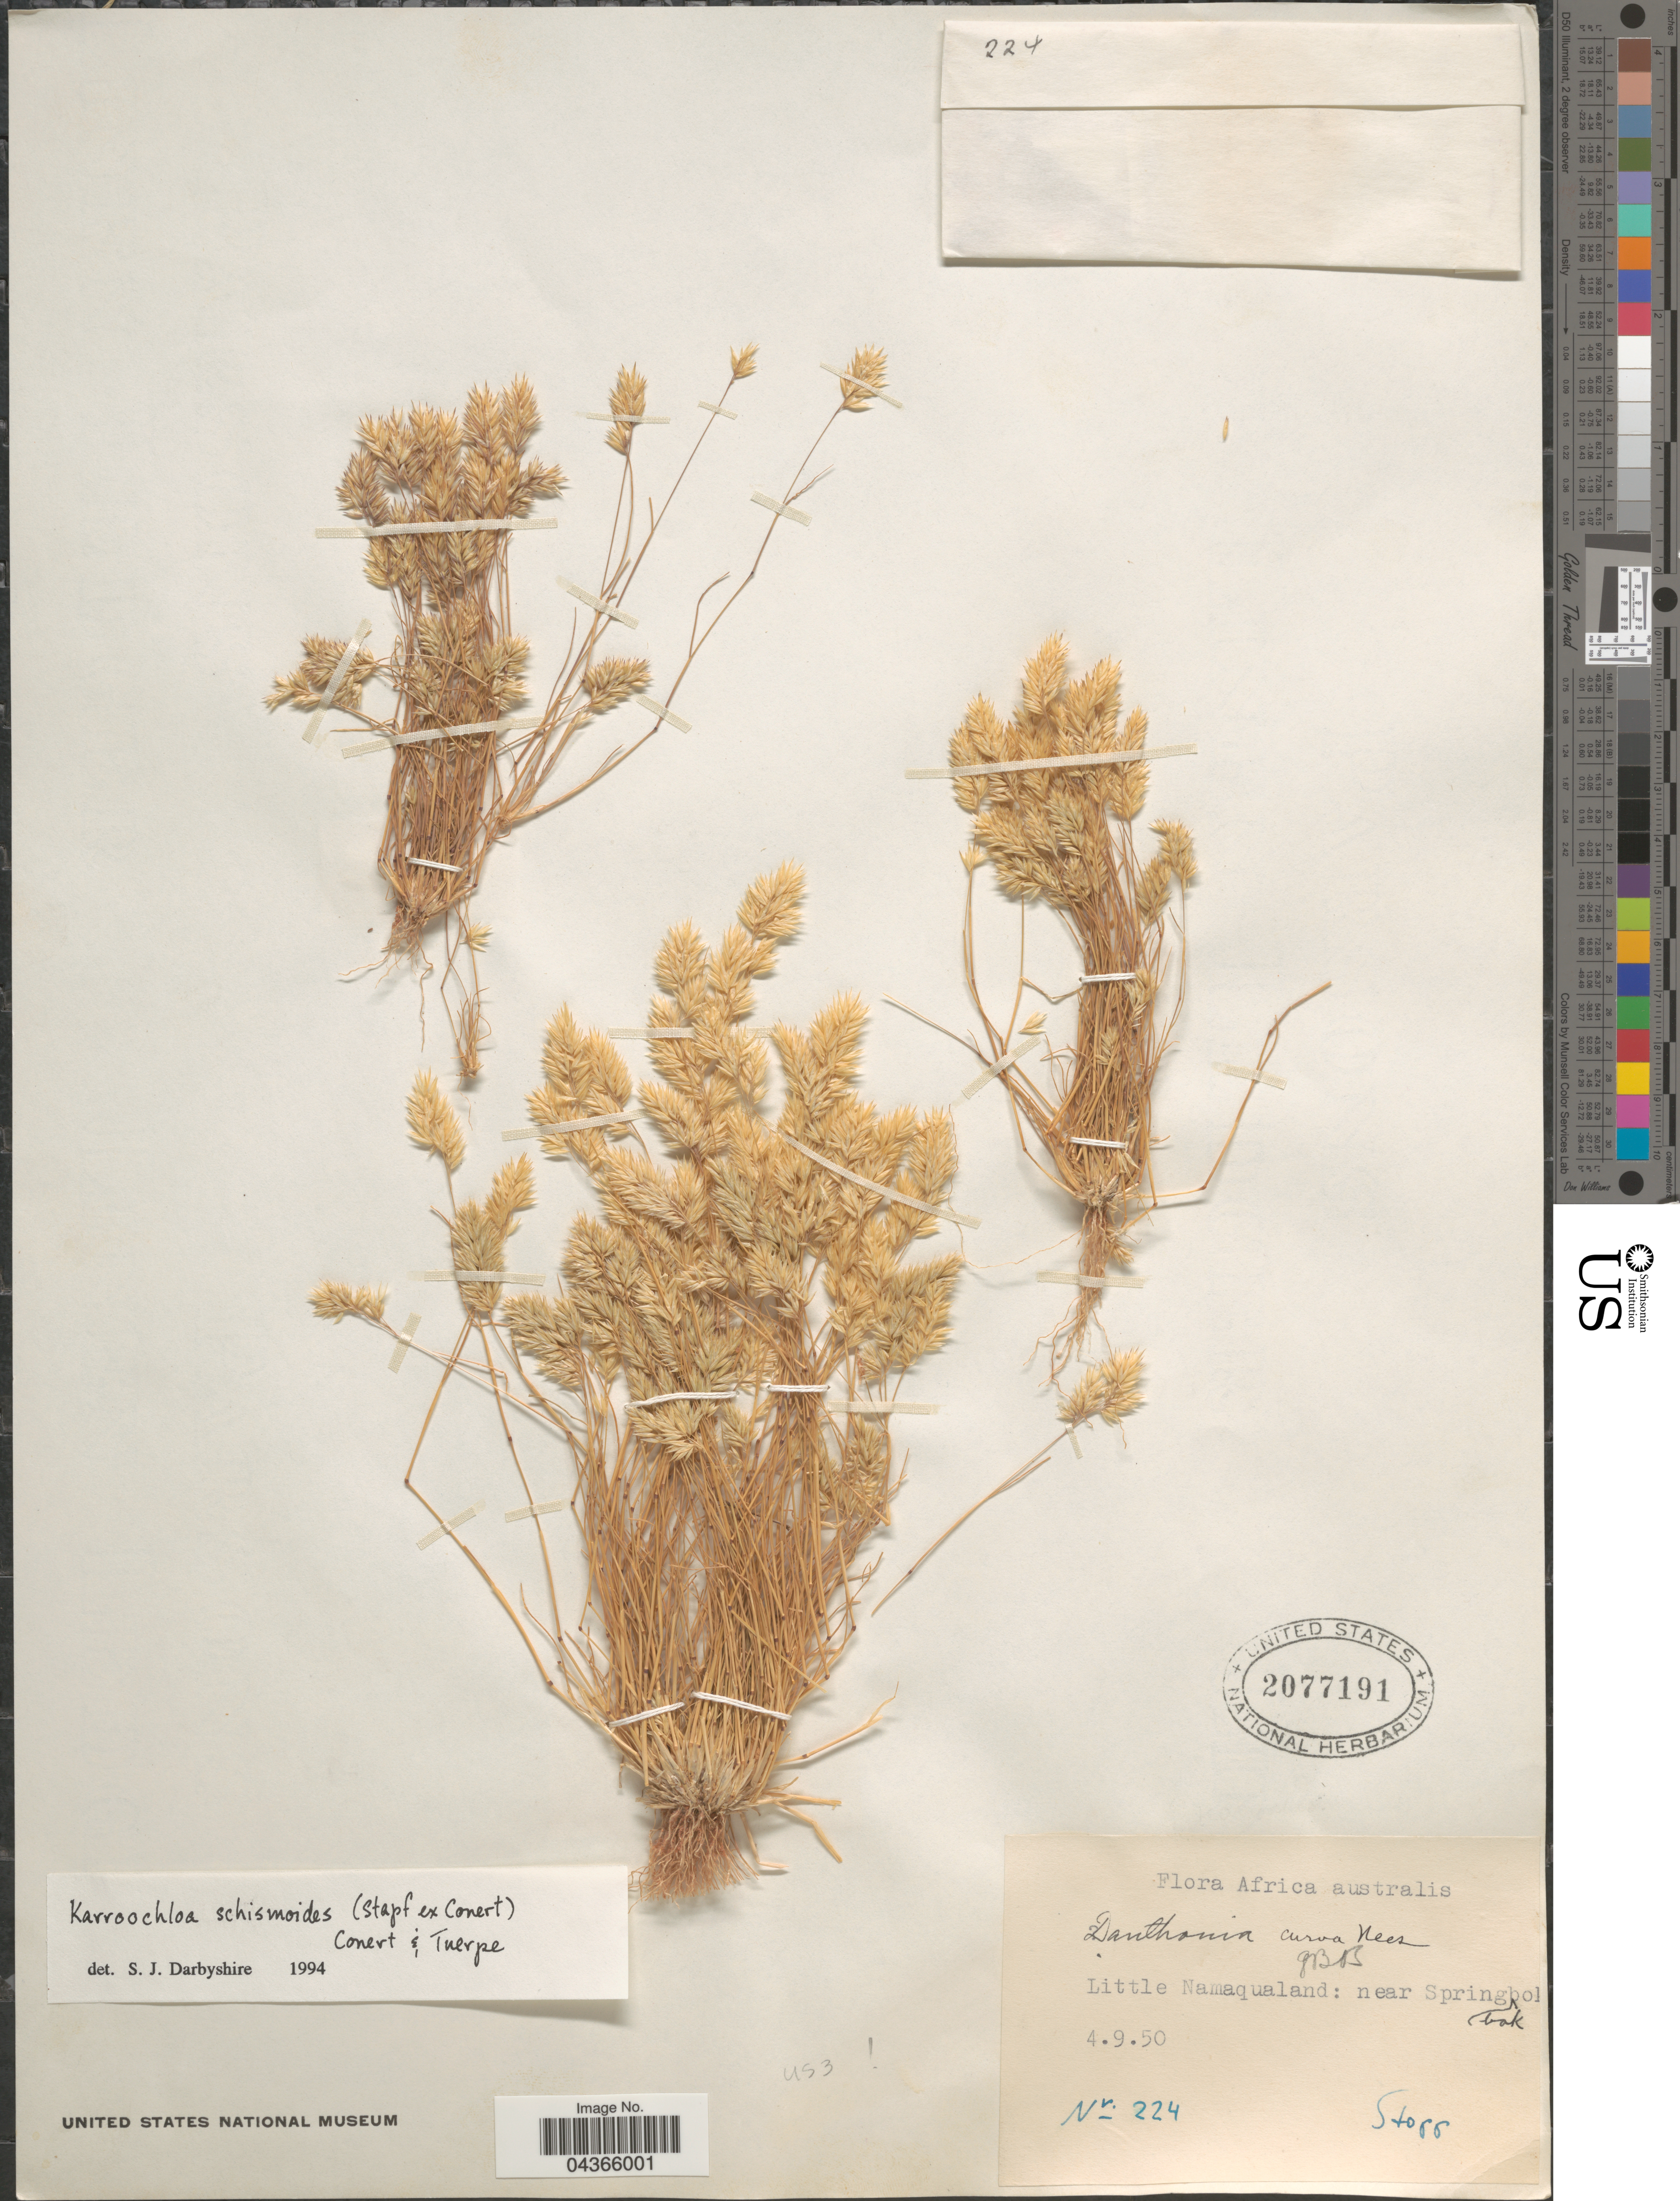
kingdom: Plantae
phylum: Tracheophyta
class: Liliopsida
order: Poales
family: Poaceae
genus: Tribolium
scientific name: Tribolium curvum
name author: (Nees) Verboom & H.P. Linder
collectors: Storr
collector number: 224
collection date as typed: Transcribed d/m/y: 4/9/50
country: South Africa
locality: Africa australis. Little Namaqualand: near Springbok.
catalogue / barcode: US 2077191